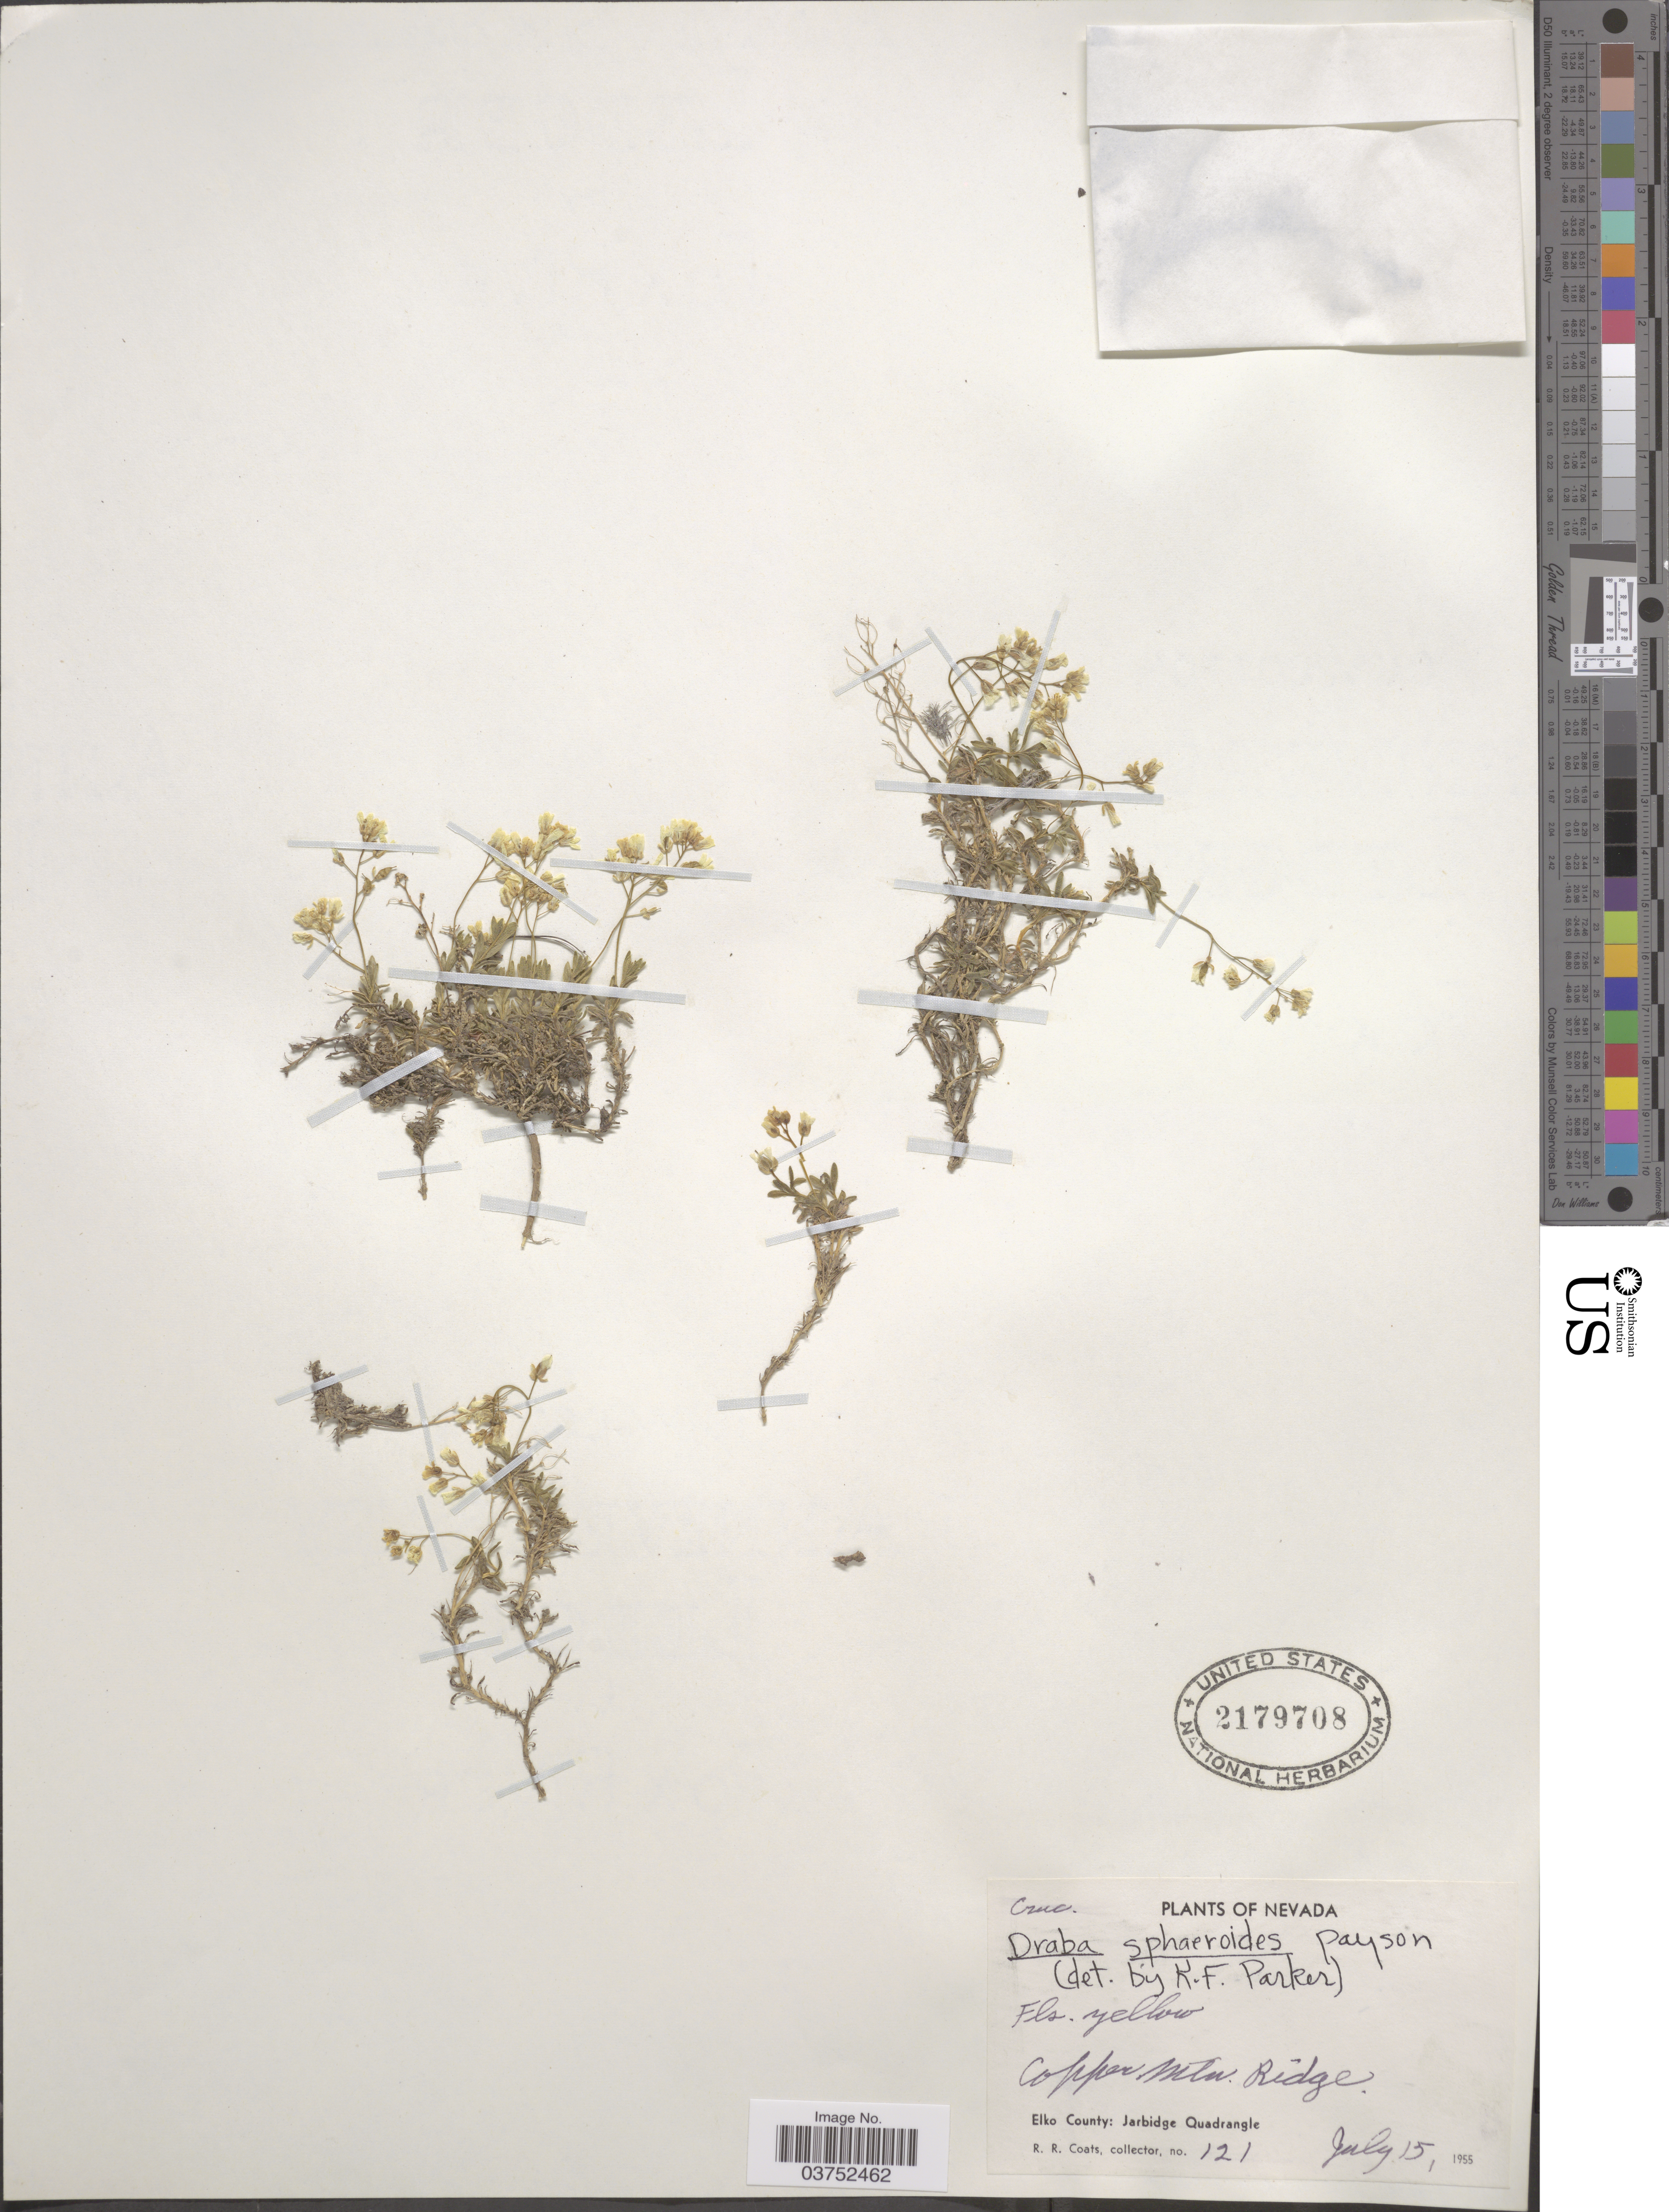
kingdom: Plantae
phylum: Tracheophyta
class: Magnoliopsida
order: Brassicales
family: Brassicaceae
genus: Draba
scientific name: Draba sphaeroides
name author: Payson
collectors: R. Coats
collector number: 121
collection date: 1955-07-15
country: United States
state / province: Nevada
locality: Copper Mtn. Ridge. Elko County: Jarbidge Quadrangle.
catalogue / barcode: US 2179708